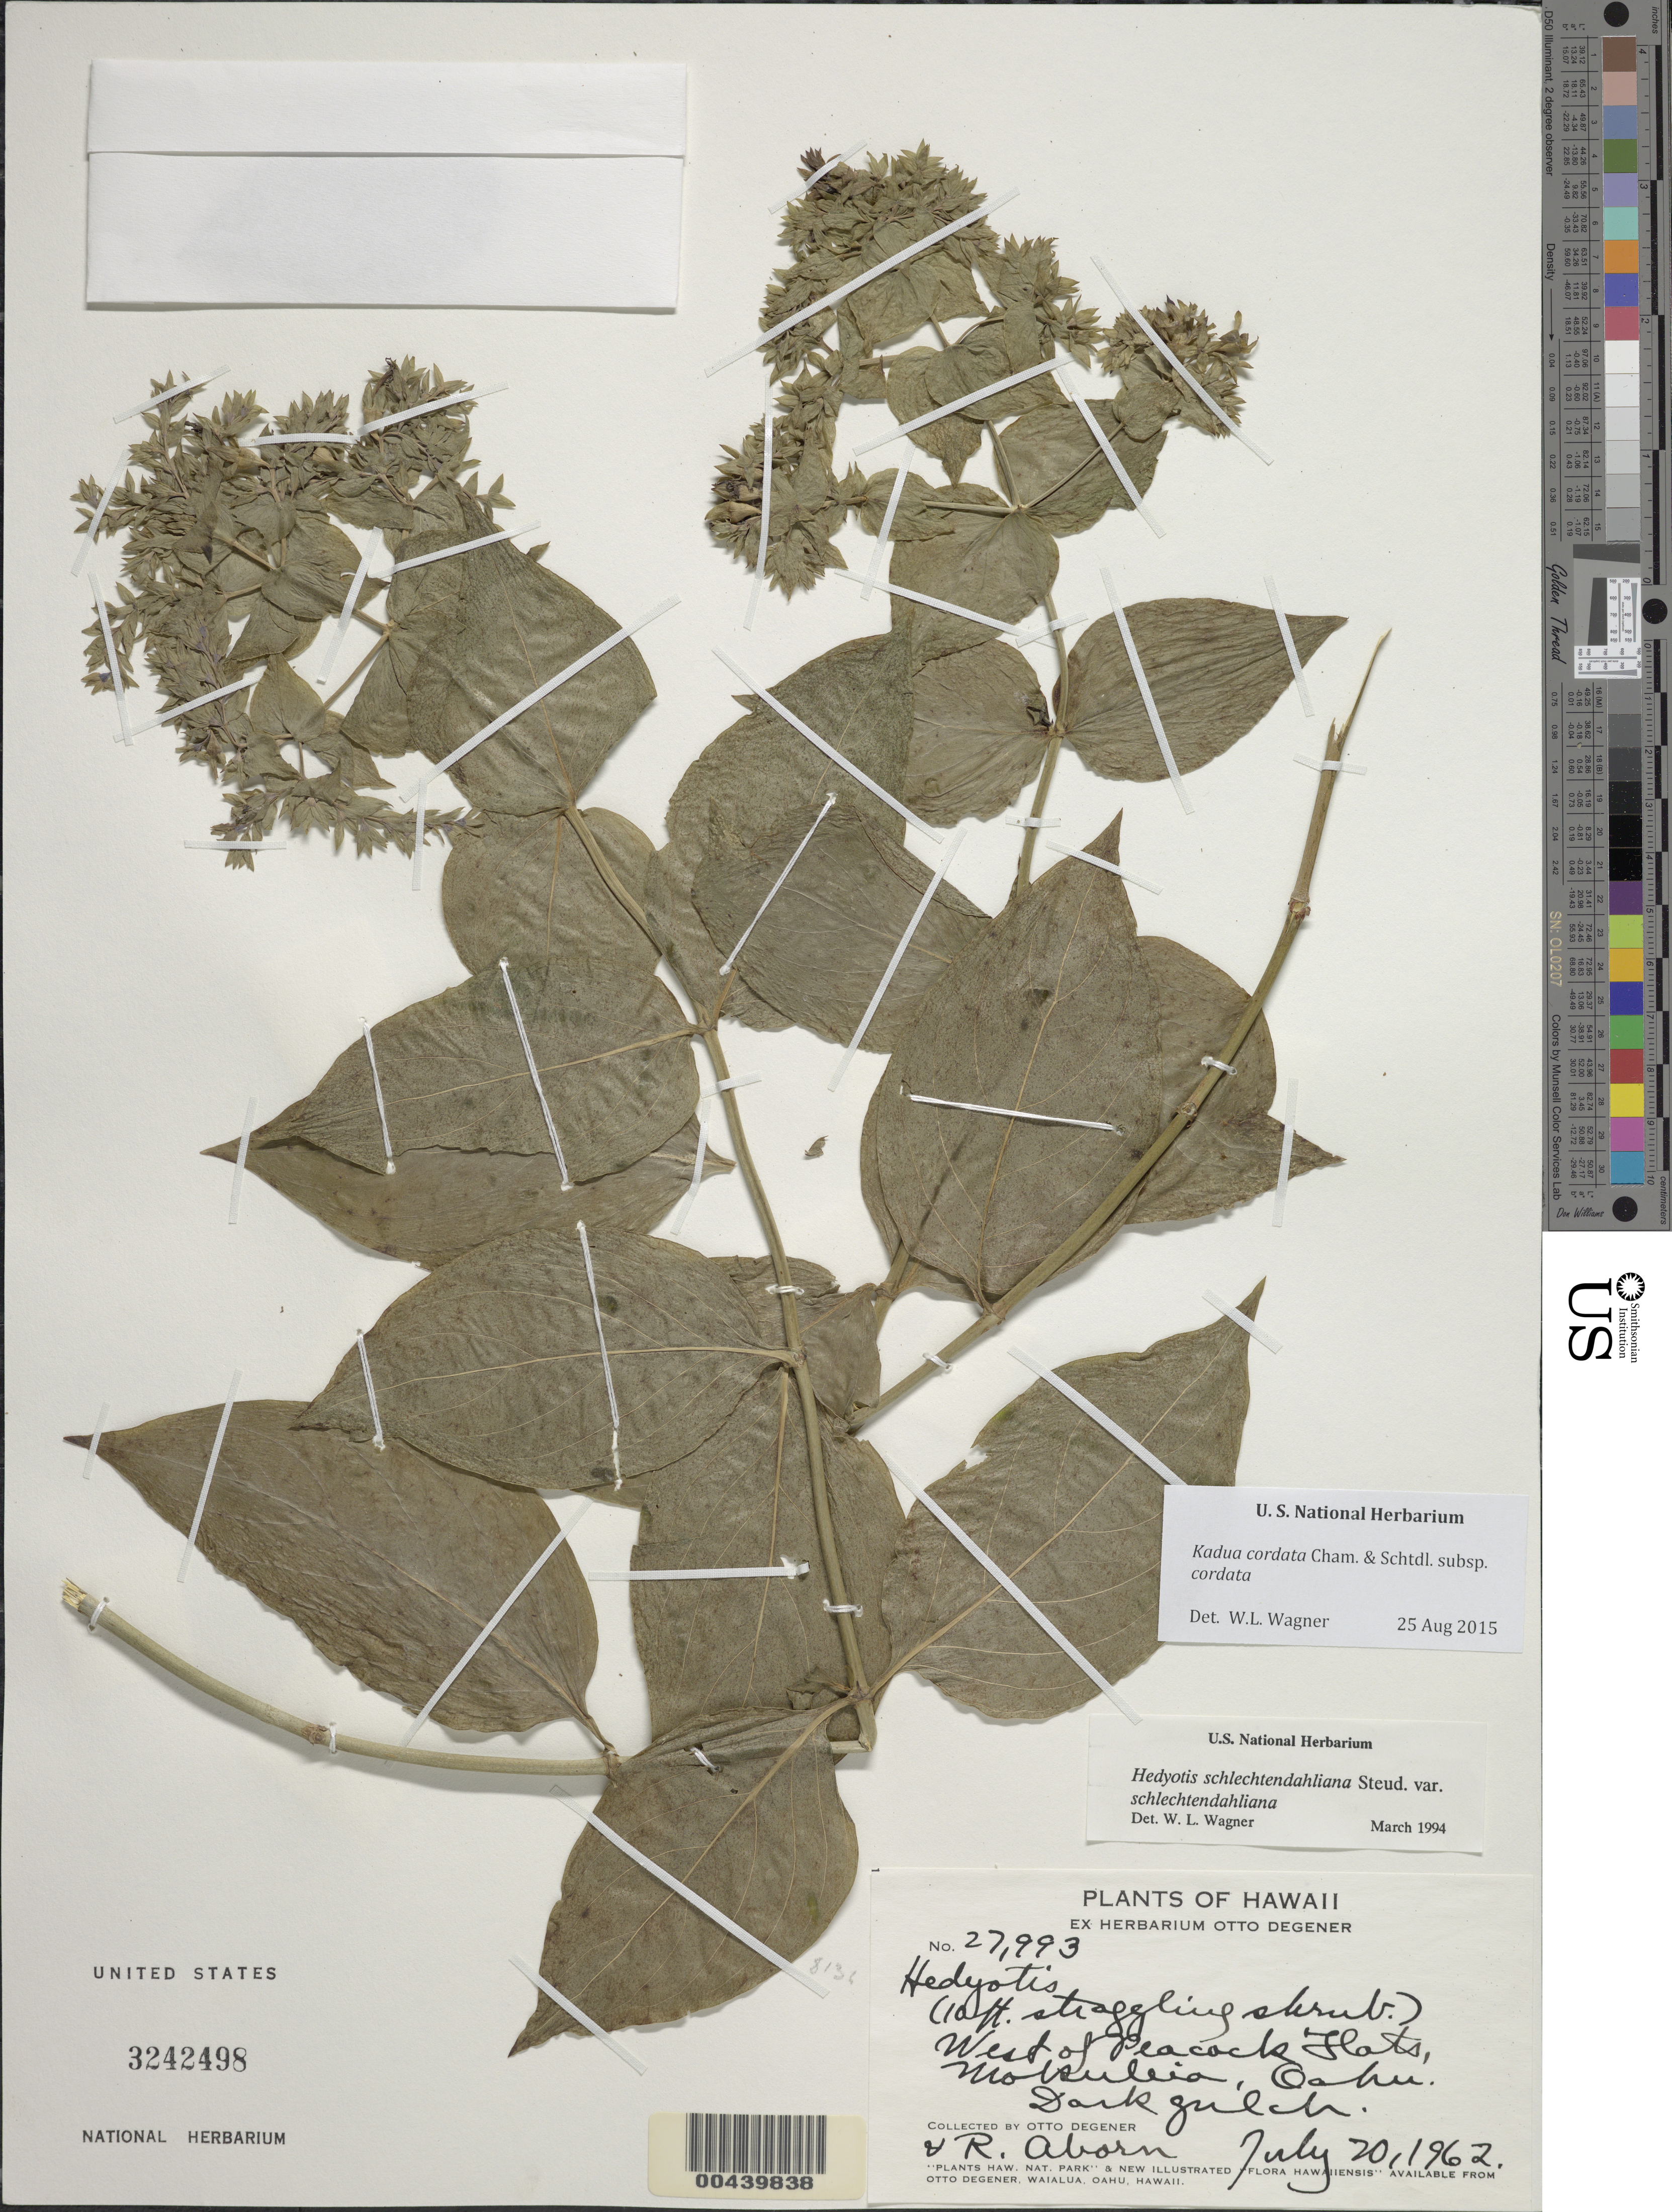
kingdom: Plantae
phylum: Tracheophyta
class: Magnoliopsida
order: Gentianales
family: Rubiaceae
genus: Kadua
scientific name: Kadua cordata subsp. cordata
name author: Cham. & Schltdl.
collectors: O. Degener & R. G. Aborn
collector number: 27993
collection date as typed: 20 Jul 1962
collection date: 1962-07-20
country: United States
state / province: Hawaii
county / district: Honolulu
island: Oahu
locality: W of Peacock Flats, Mokuleia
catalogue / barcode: US 3242498